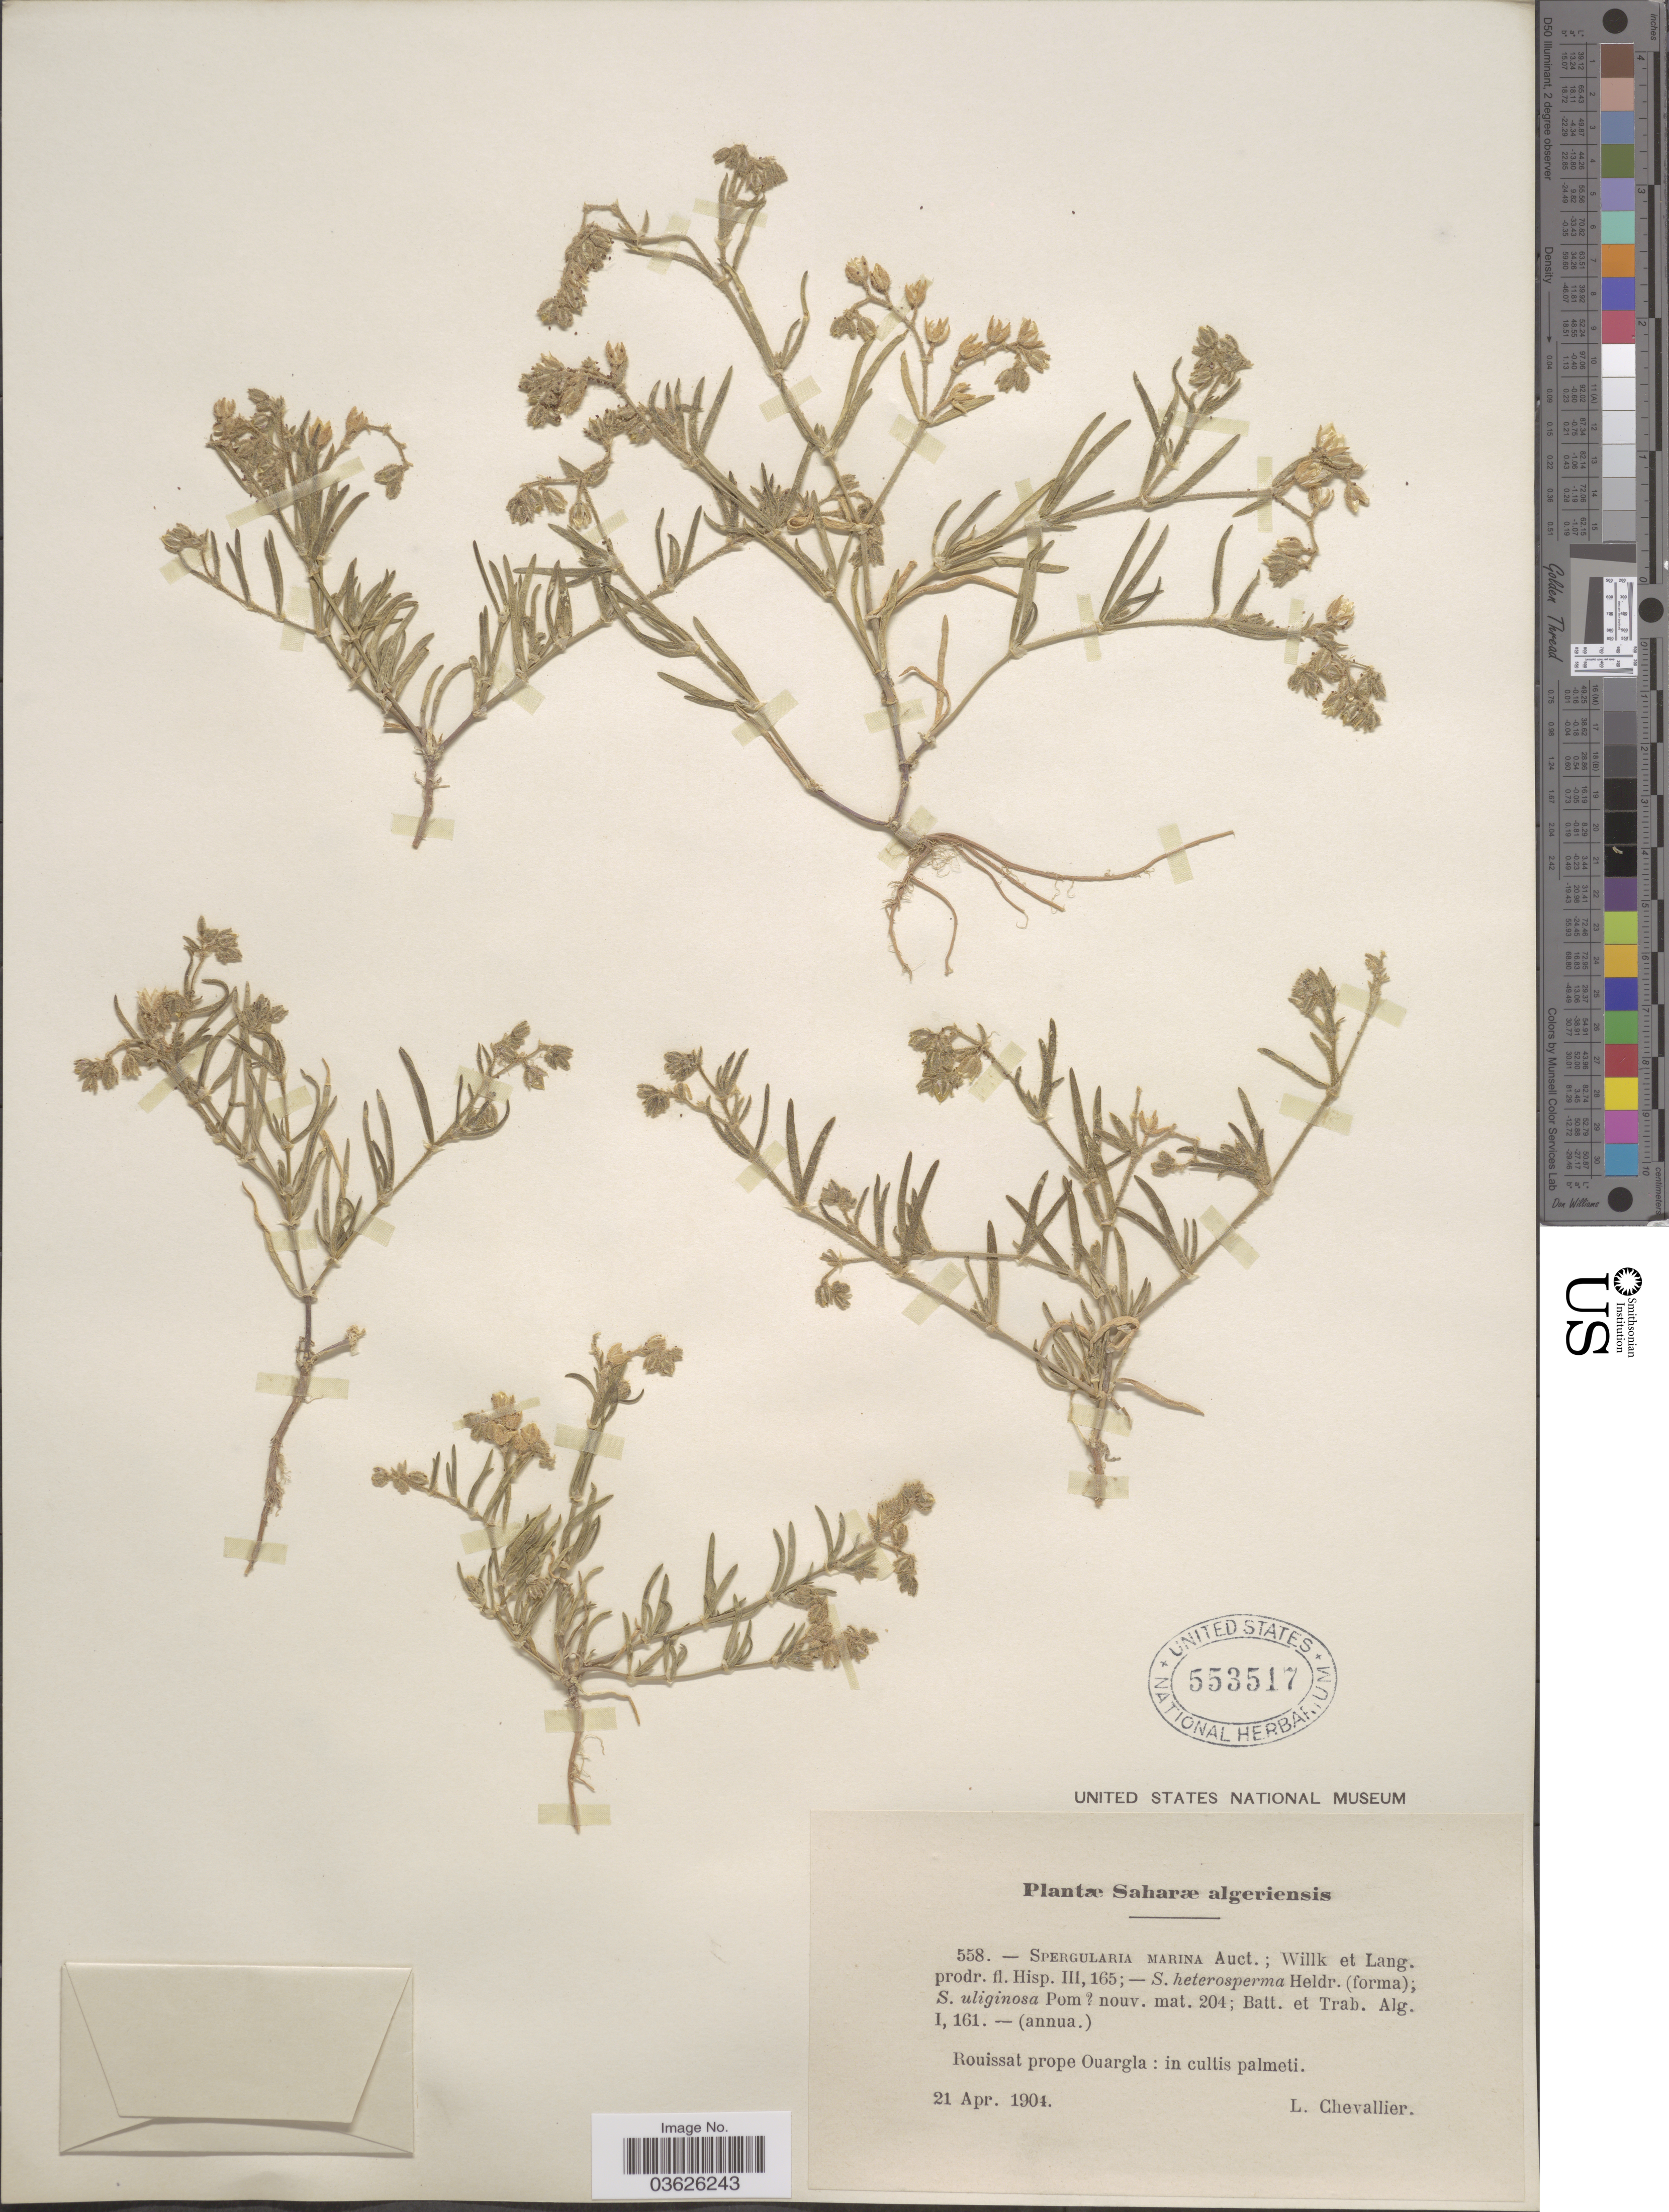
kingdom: Plantae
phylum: Tracheophyta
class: Magnoliopsida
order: Caryophyllales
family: Caryophyllaceae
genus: Spergularia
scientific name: Spergularia marina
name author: (L.) Griseb.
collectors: L. Chevallier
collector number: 558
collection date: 1904-04-21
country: Algeria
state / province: Ouargla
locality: Saharæ algeriensis. Rouissat prope Ouargla: in cultis palmeti.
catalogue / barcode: US 553517